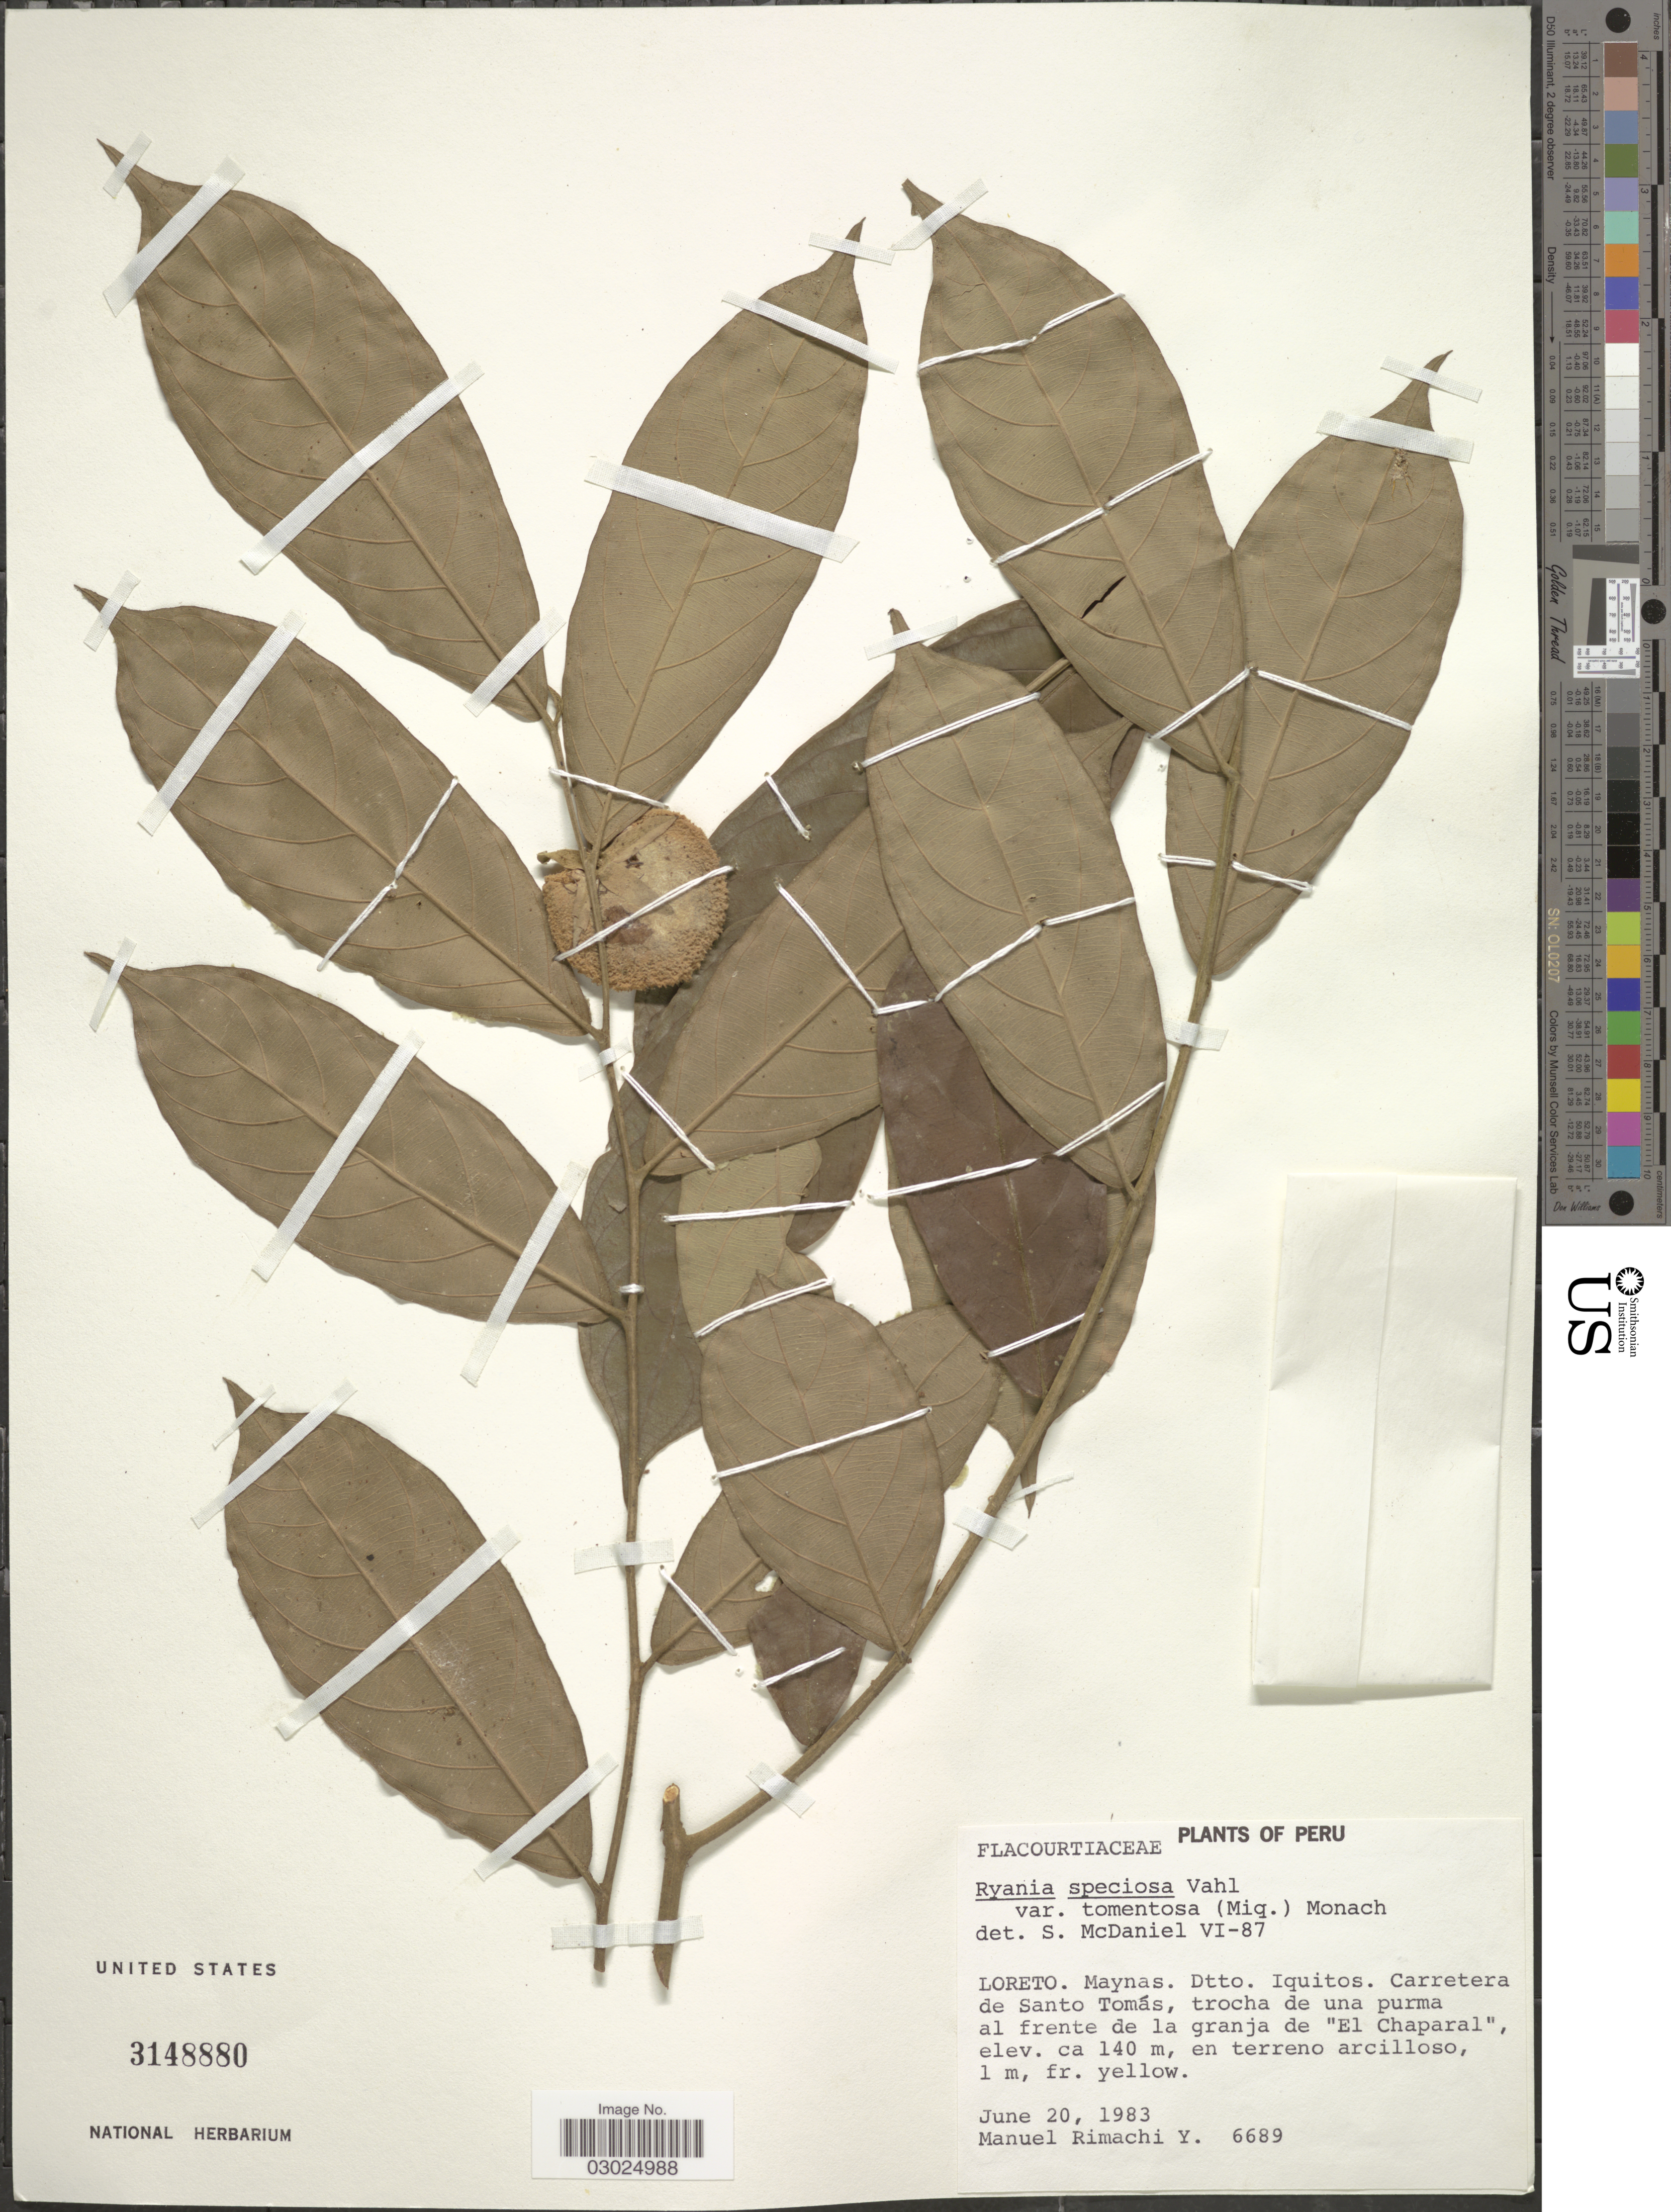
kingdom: Plantae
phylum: Tracheophyta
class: Magnoliopsida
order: Malpighiales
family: Salicaceae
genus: Ryania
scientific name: Ryania speciosa var. tomentosa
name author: (Miq.) Monach.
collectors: M. Rimachi Y.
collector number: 6689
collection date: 1983-06-20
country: Peru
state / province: Loreto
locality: Loreto. Maynas. Dtto. Iquitos. Carretera de Santo Tomás, trocha de una purma al frente de la granja de "El Chaparal".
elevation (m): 140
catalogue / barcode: US 3148880